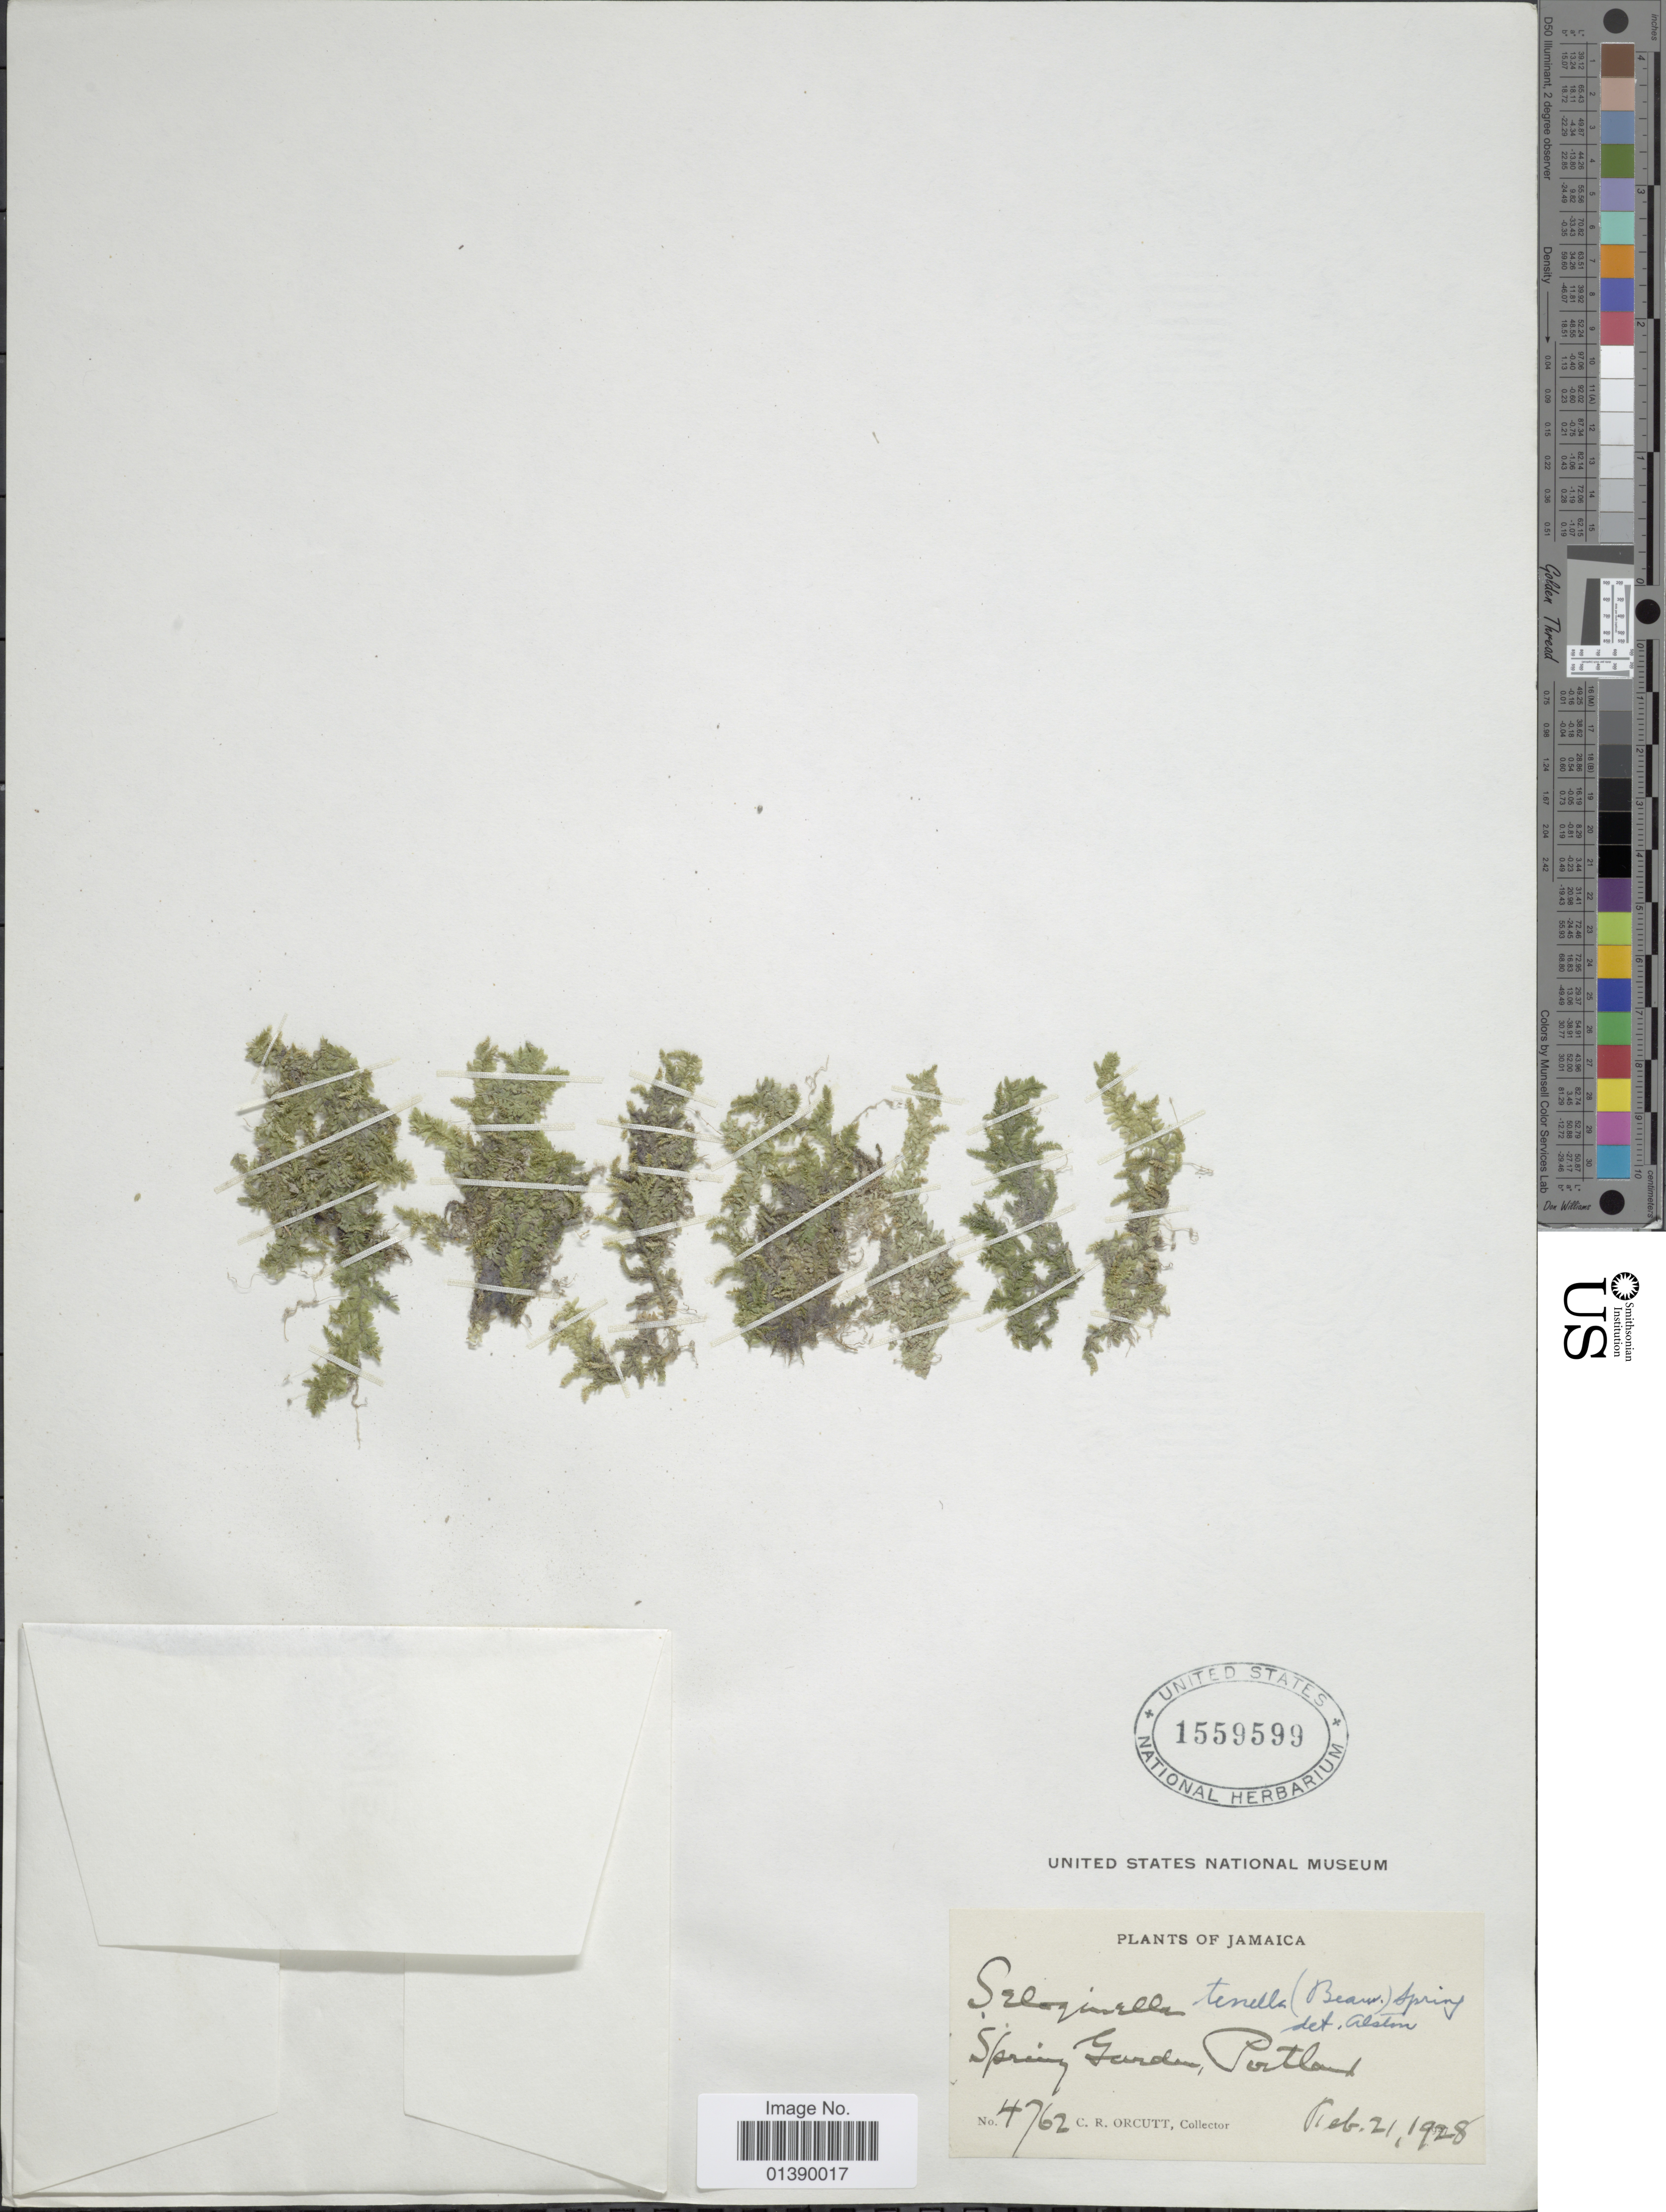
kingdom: Plantae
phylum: Tracheophyta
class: Lycopodiopsida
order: Selaginellales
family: Selaginellaceae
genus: Selaginella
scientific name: Selaginella tenella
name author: (P. Beauv.) Spring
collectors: C. R. Orcutt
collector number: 4762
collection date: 1928-02-21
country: Jamaica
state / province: Portland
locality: Spring Garden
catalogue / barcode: US 1559599